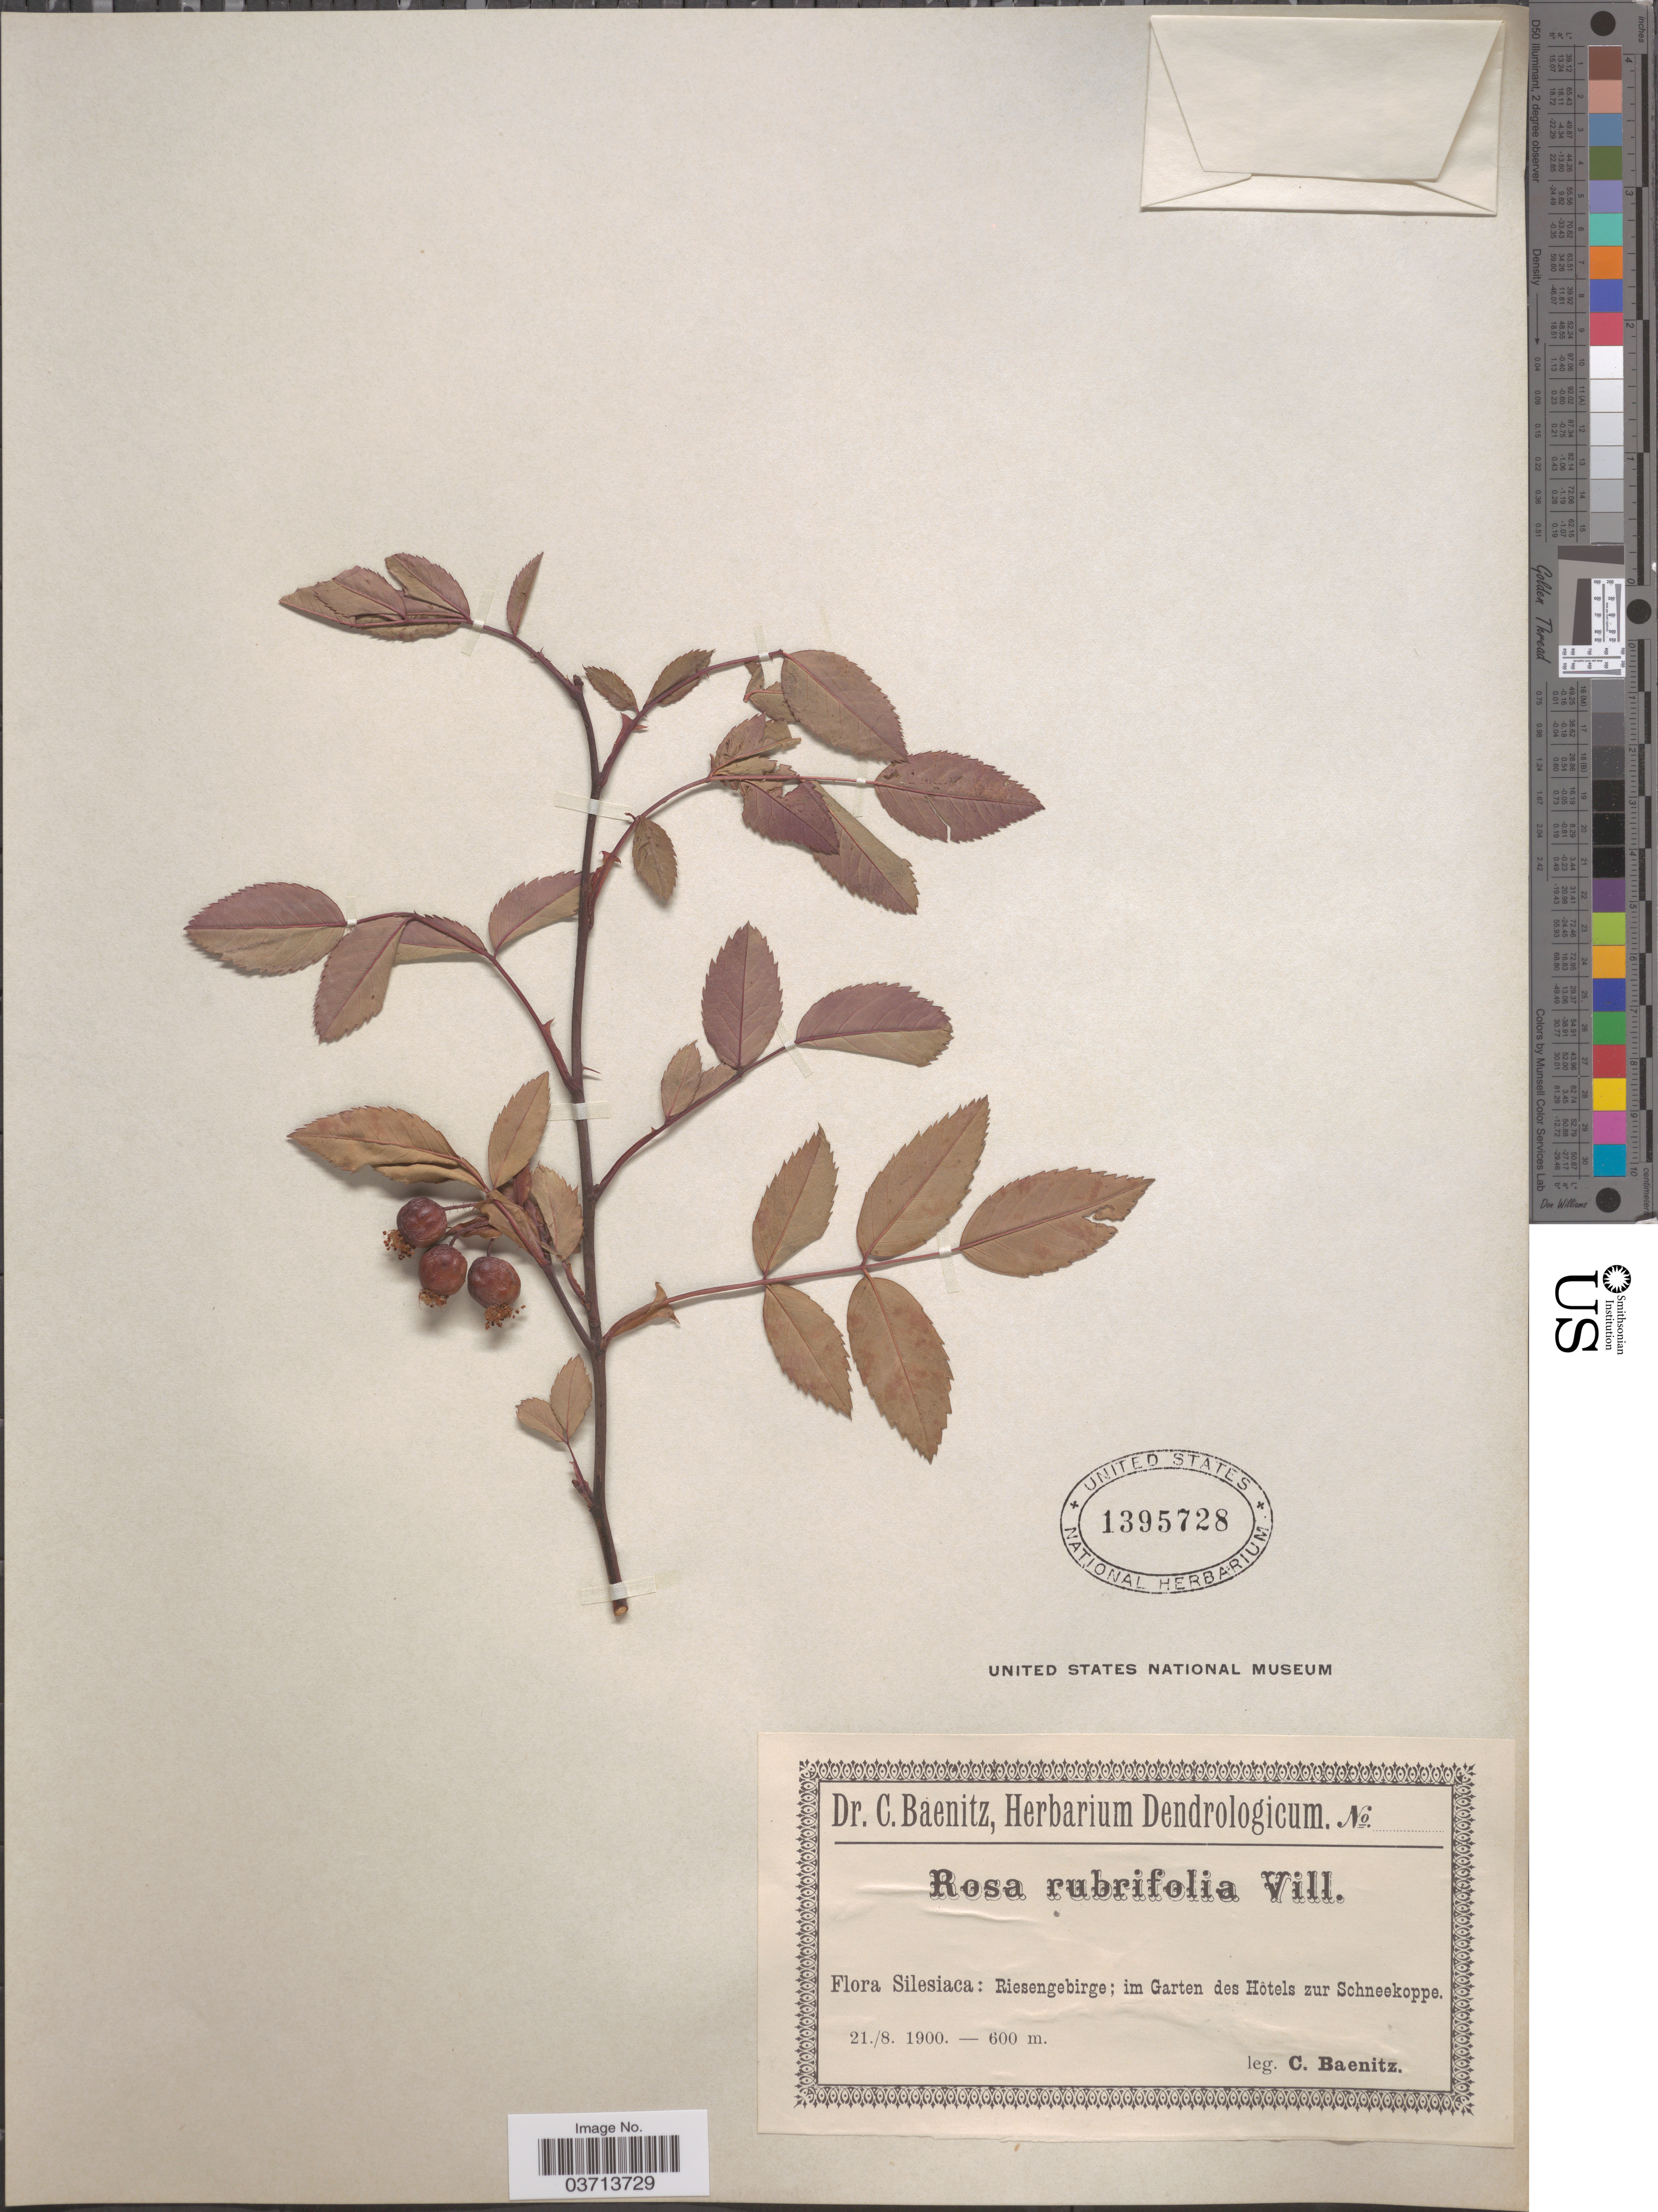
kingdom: Plantae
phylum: Tracheophyta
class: Magnoliopsida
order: Rosales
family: Rosaceae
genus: Rosa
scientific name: Rosa rubrifolia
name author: Vill.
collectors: C. G. Baenitz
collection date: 1900-08-21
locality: Silesiaca: Riesengebirge; im Garten des Hôtels zur Schneekoppe.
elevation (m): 600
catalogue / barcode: US 1395728